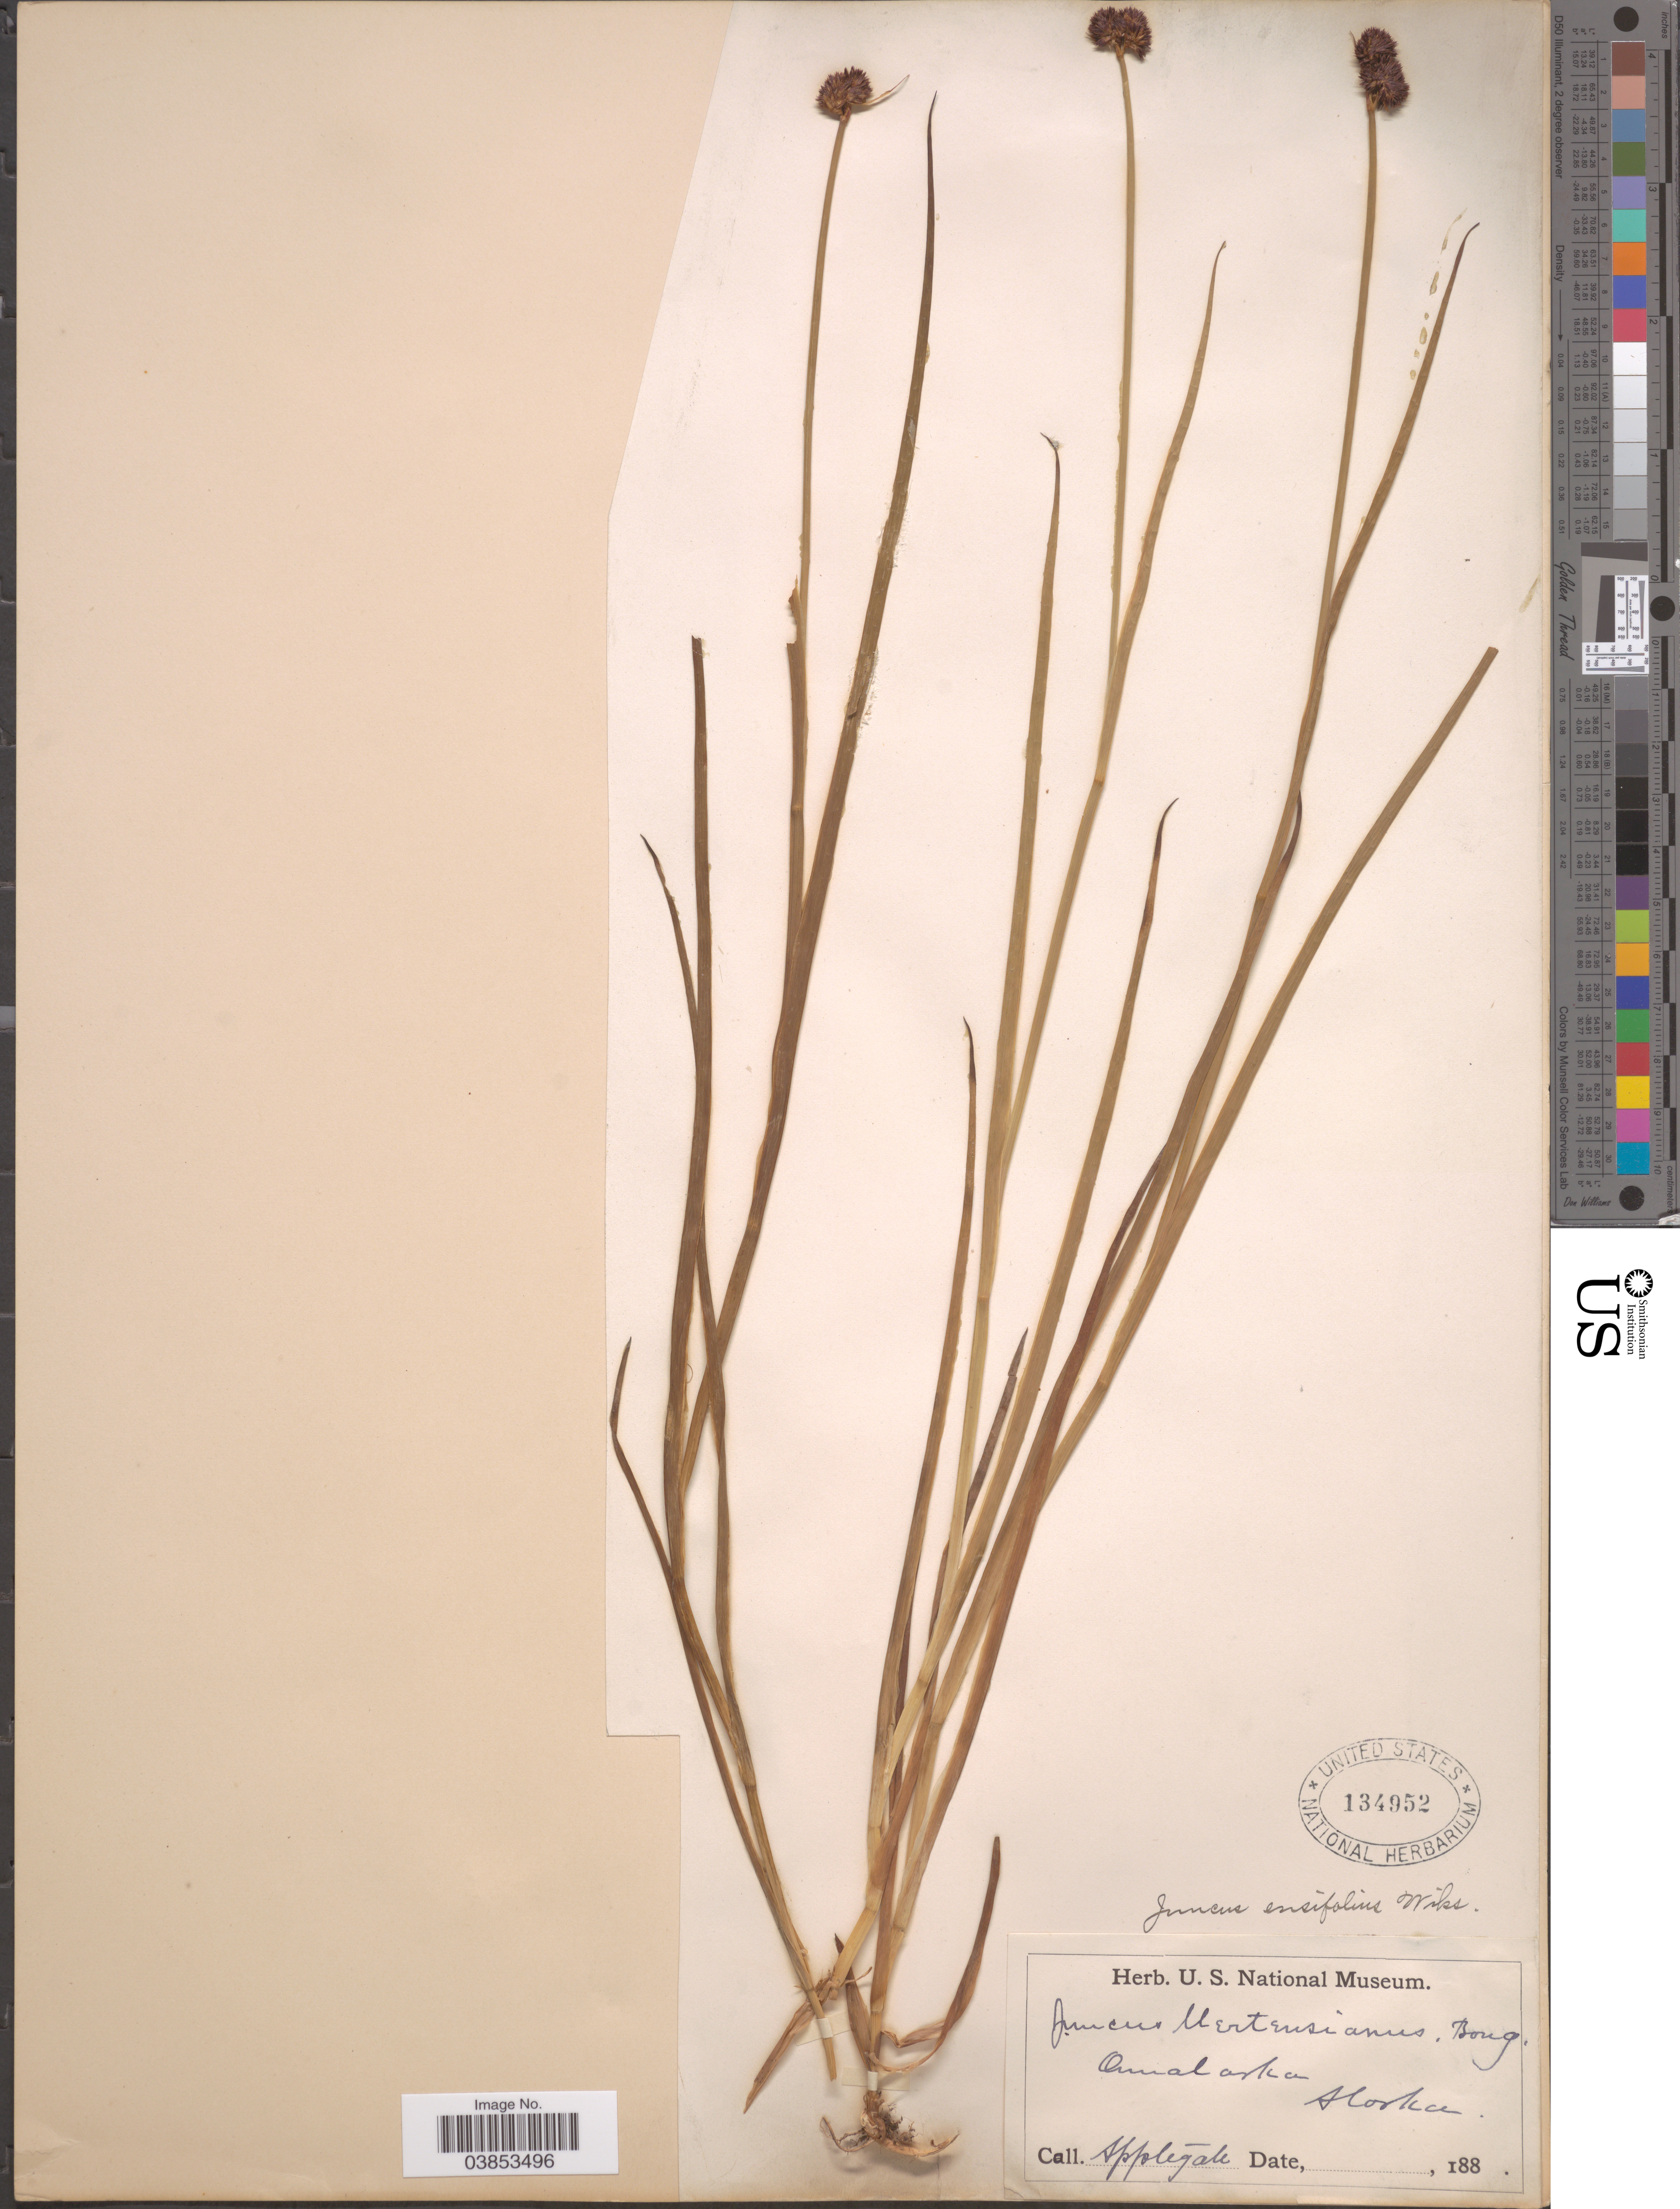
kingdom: Plantae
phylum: Tracheophyta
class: Liliopsida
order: Poales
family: Juncaceae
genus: Juncus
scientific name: Juncus ensifolius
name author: Wikstr.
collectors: -- Applegate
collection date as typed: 188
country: United States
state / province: Alaska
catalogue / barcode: US 134952